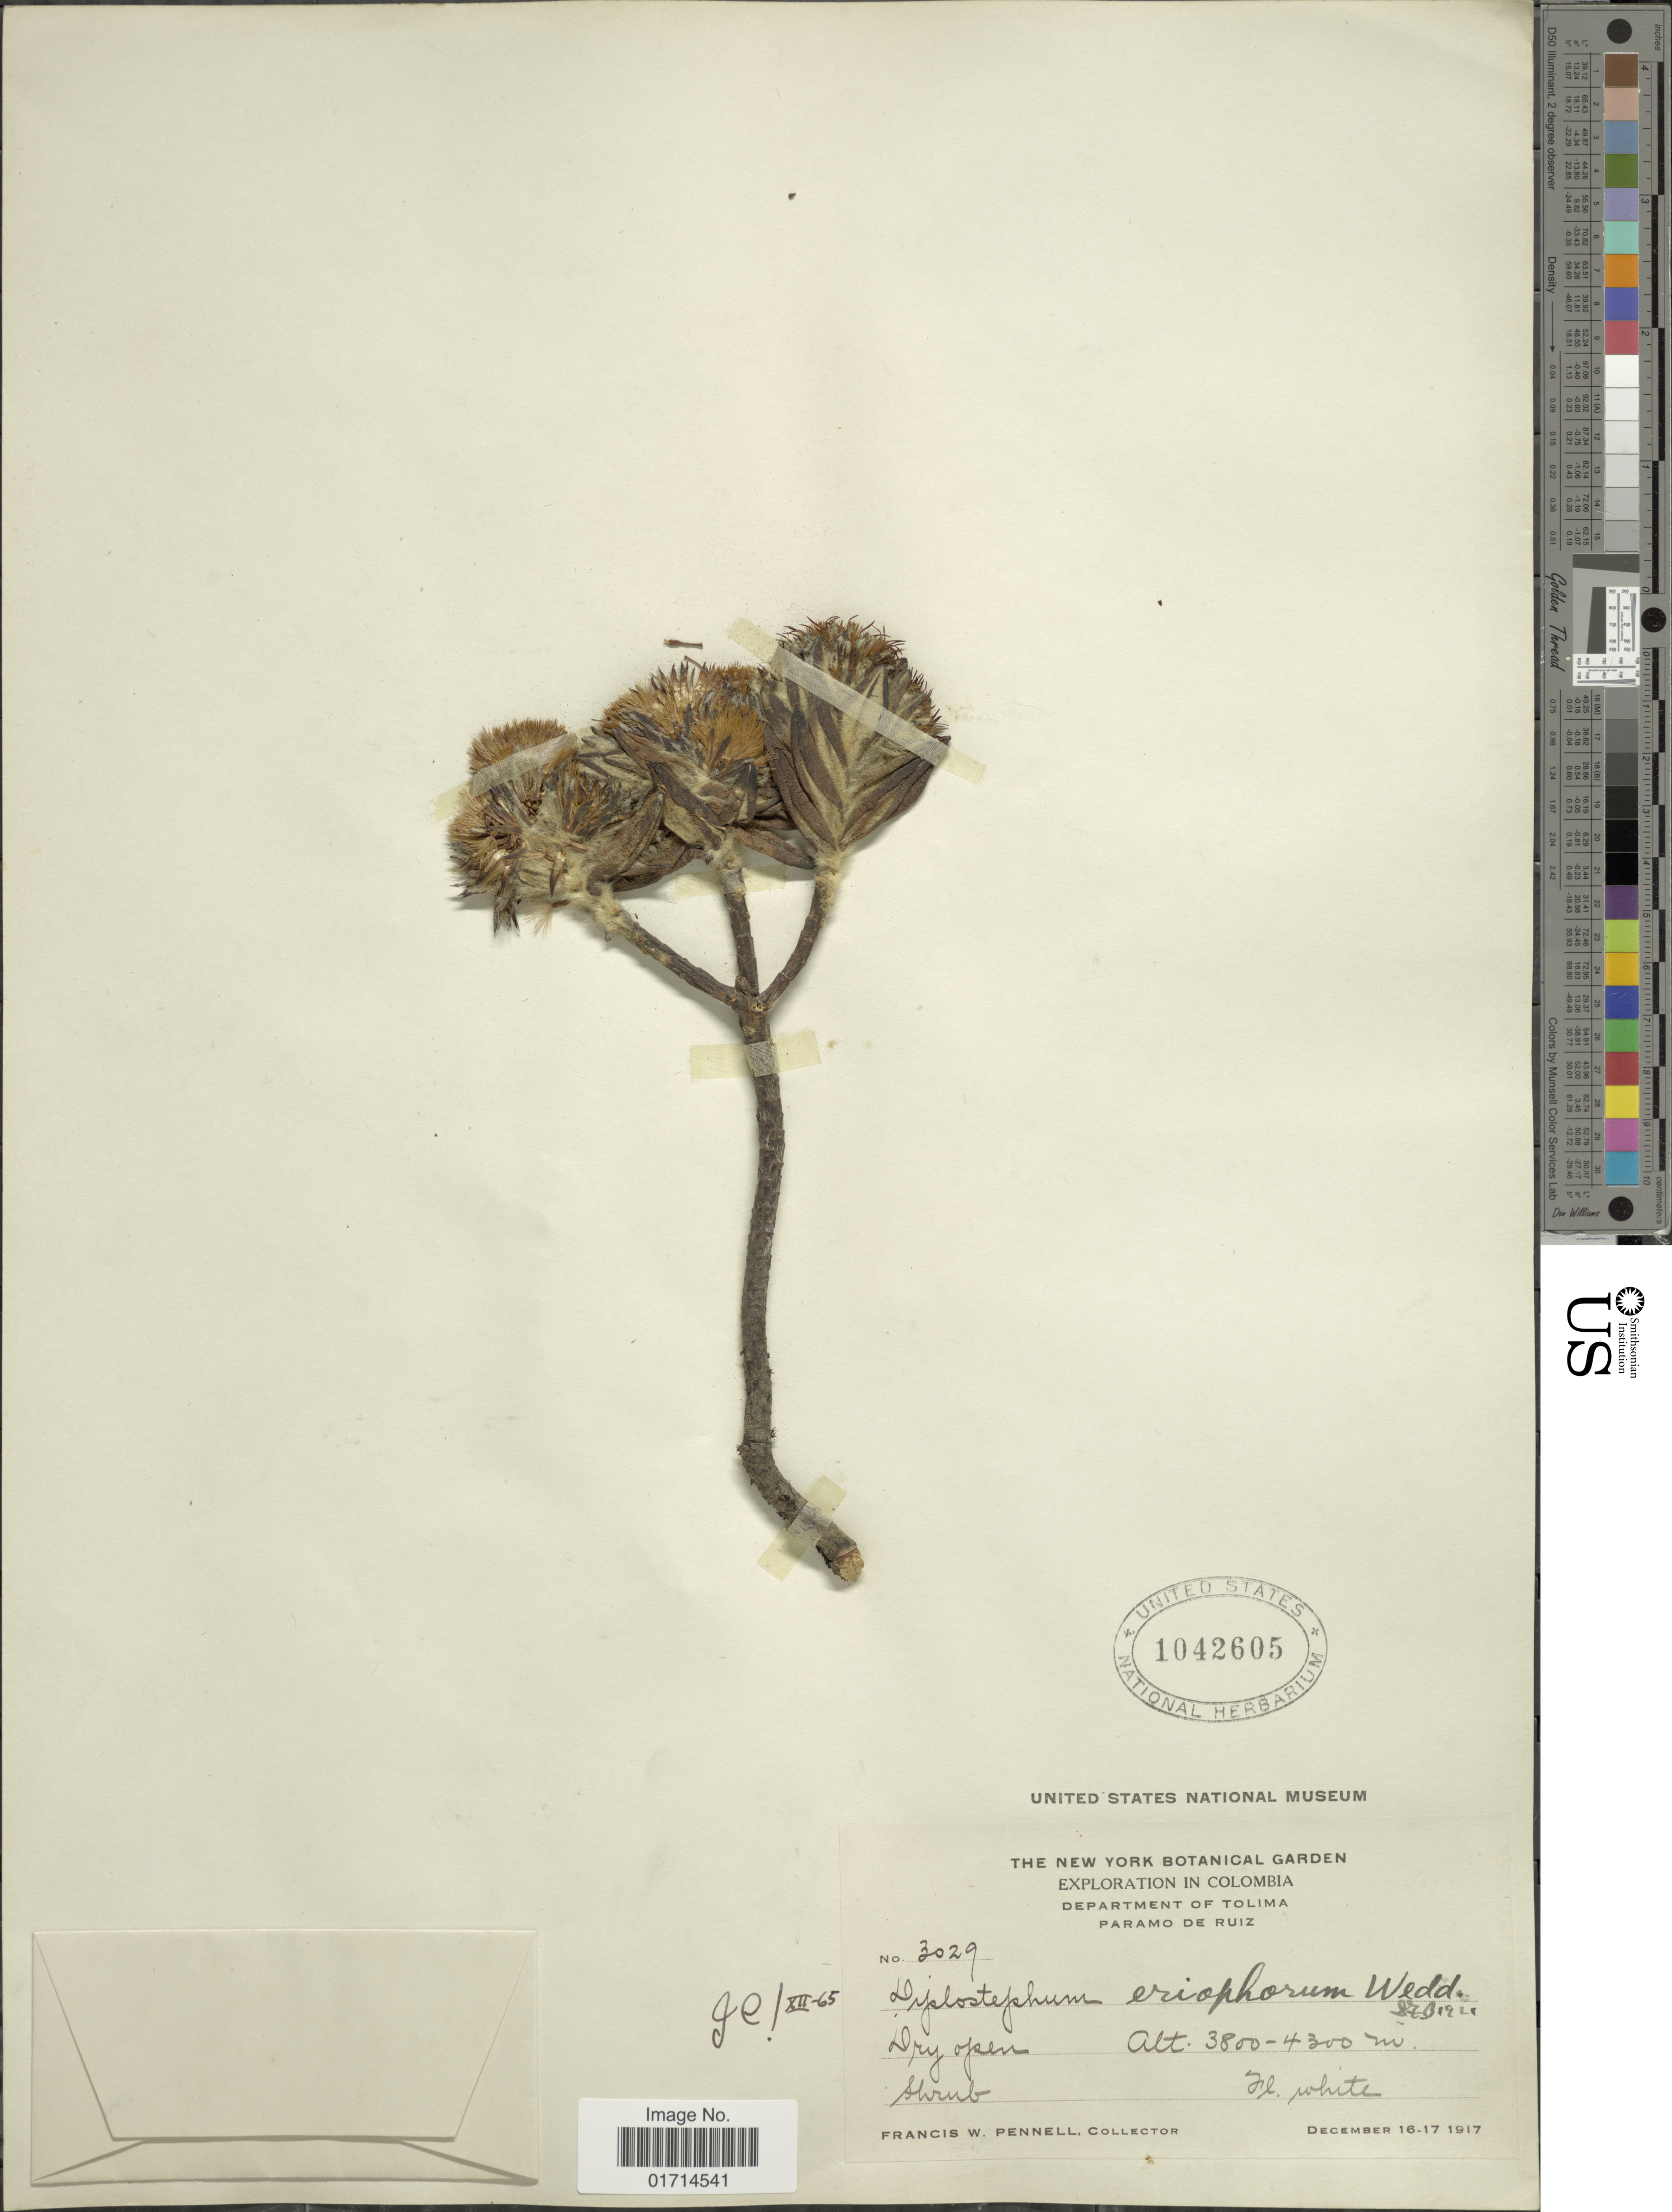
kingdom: Plantae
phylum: Tracheophyta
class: Magnoliopsida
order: Asterales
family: Asteraceae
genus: Diplostephium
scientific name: Diplostephium eriophorum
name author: Wedd.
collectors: F. W. Pennell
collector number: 3029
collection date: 1917-12-16/1917-12-17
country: Colombia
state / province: Tolima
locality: Paramo de Ruiz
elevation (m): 3800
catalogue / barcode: US 1042605